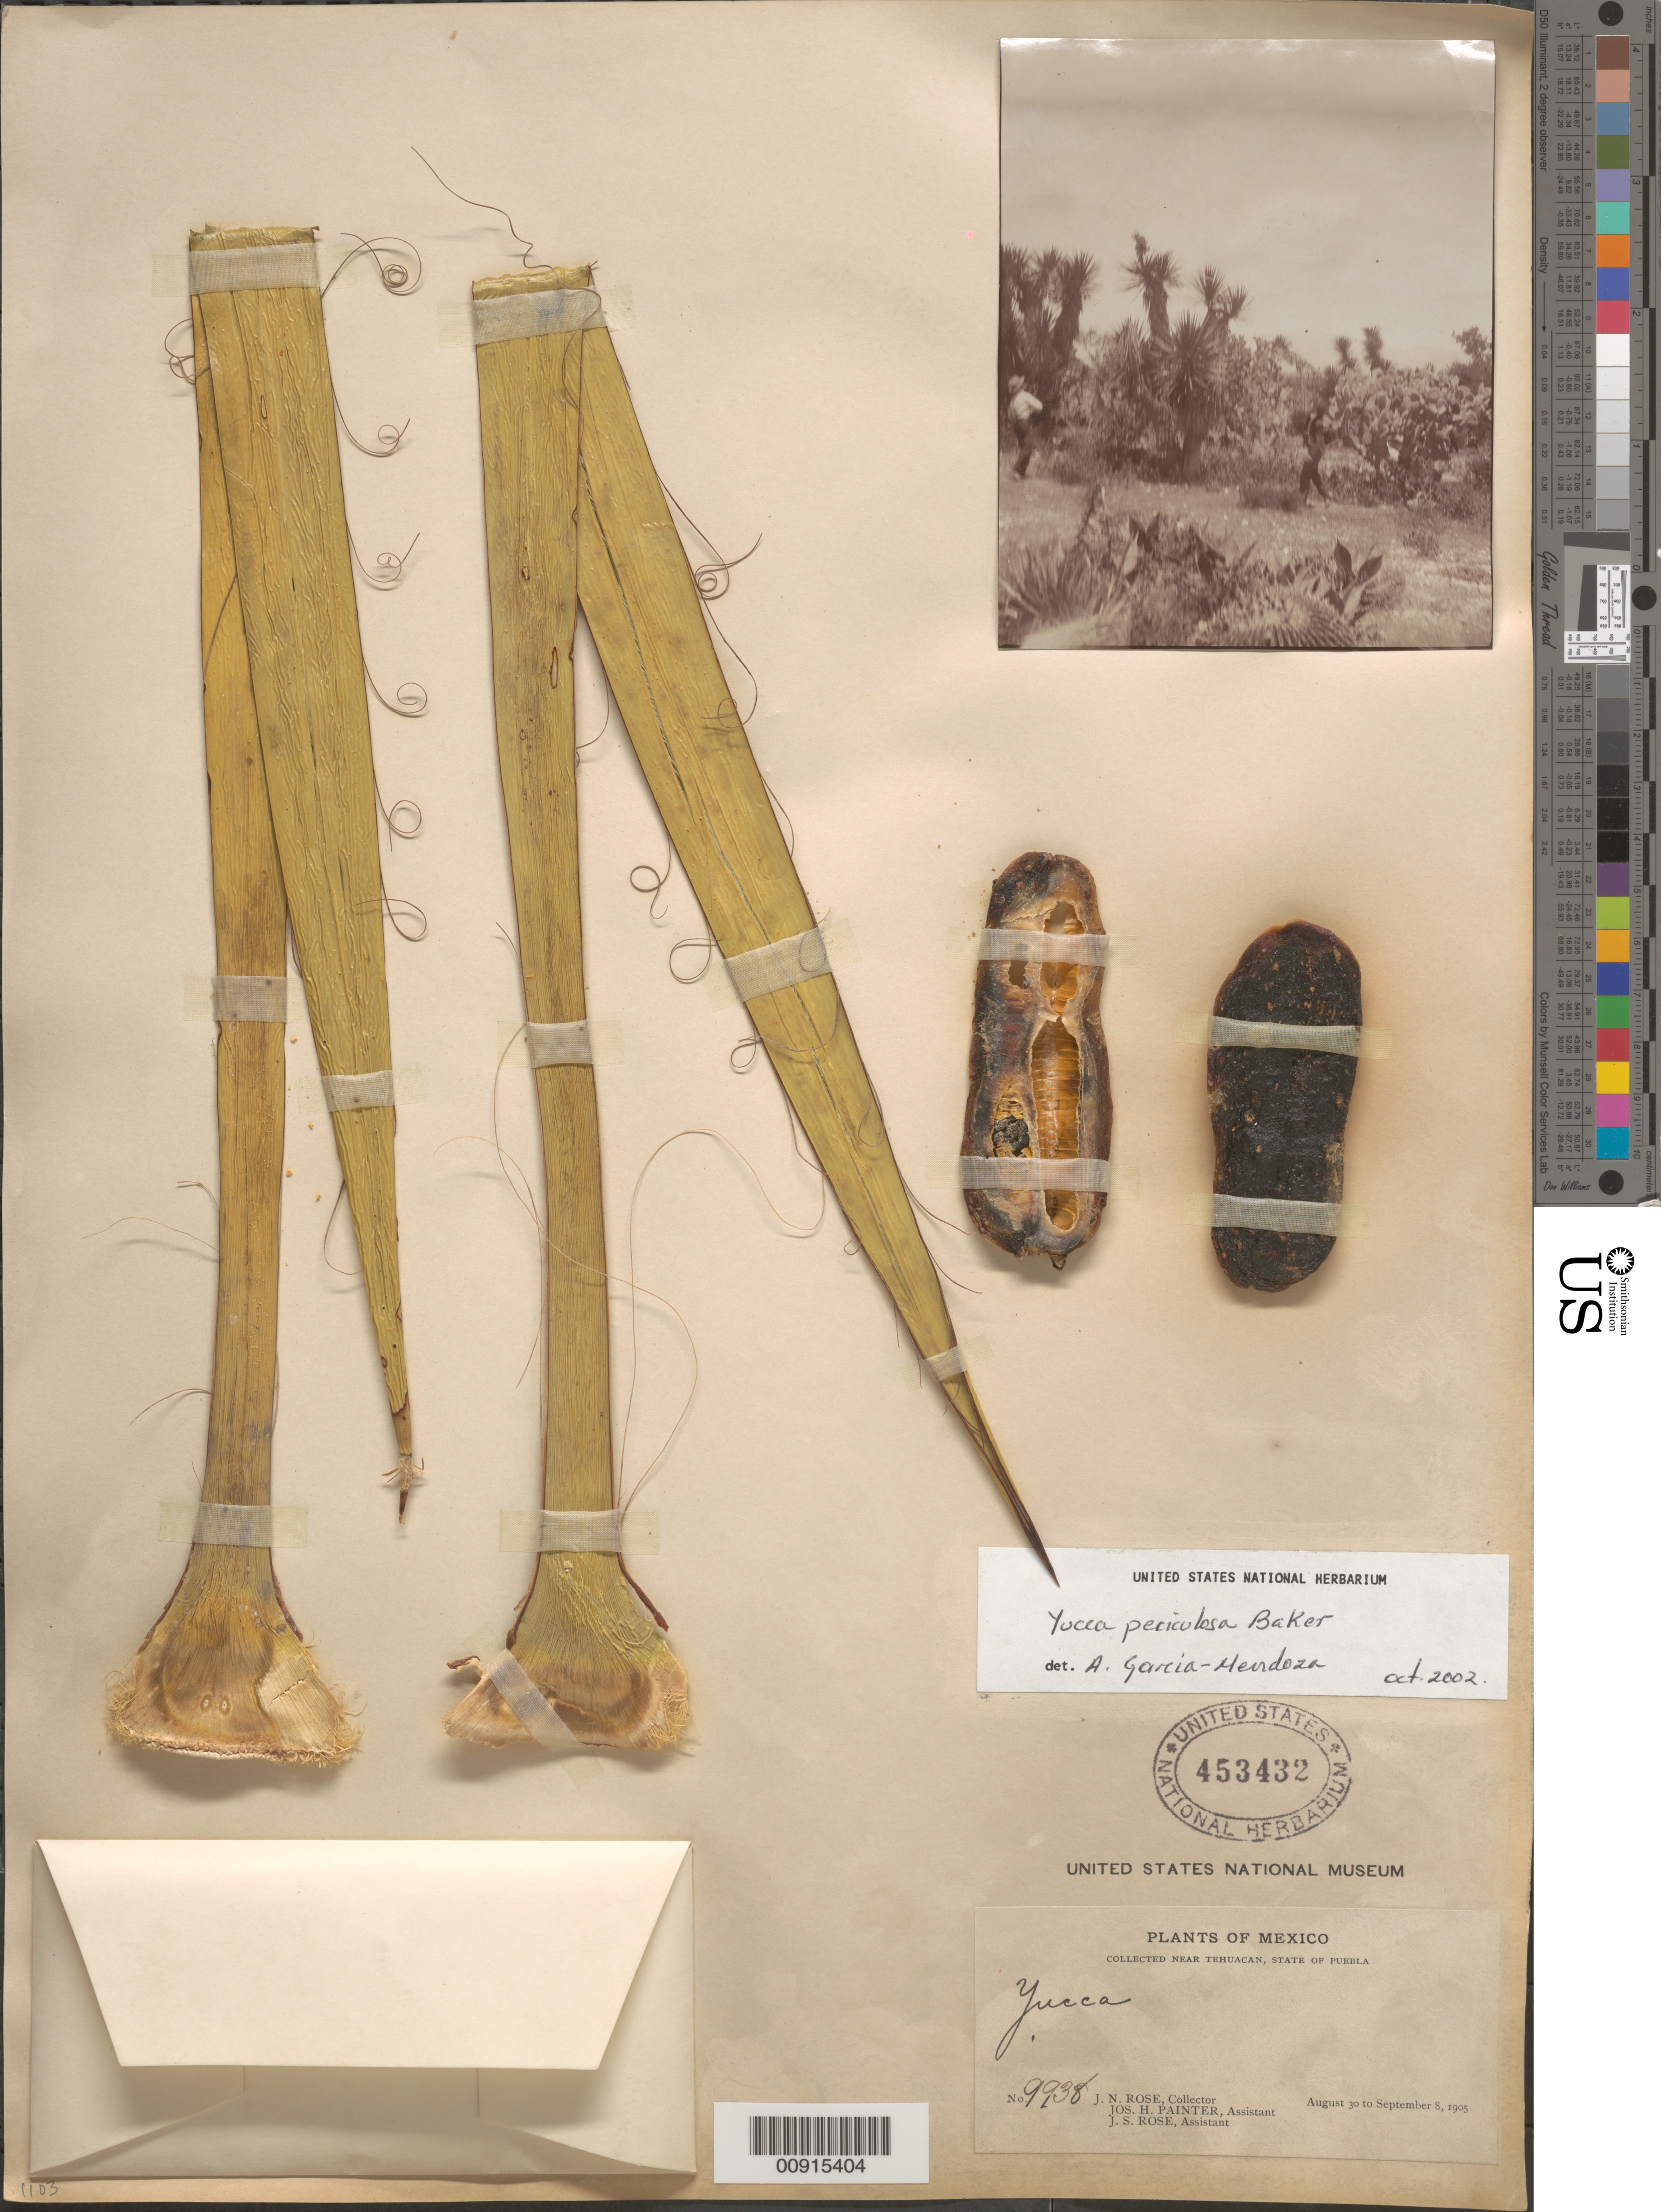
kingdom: Plantae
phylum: Tracheophyta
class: Liliopsida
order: Asparagales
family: Asparagaceae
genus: Yucca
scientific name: Yucca periculosa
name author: Baker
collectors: J. N. Rose, J. H. Painter & J. S. Rose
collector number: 9938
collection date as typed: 30 Aug 1905 to 08 Sep 1905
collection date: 1905-08-30/1905-09-08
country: Mexico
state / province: Puebla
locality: Near Tehuacán, State of Puebla.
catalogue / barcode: US 453432